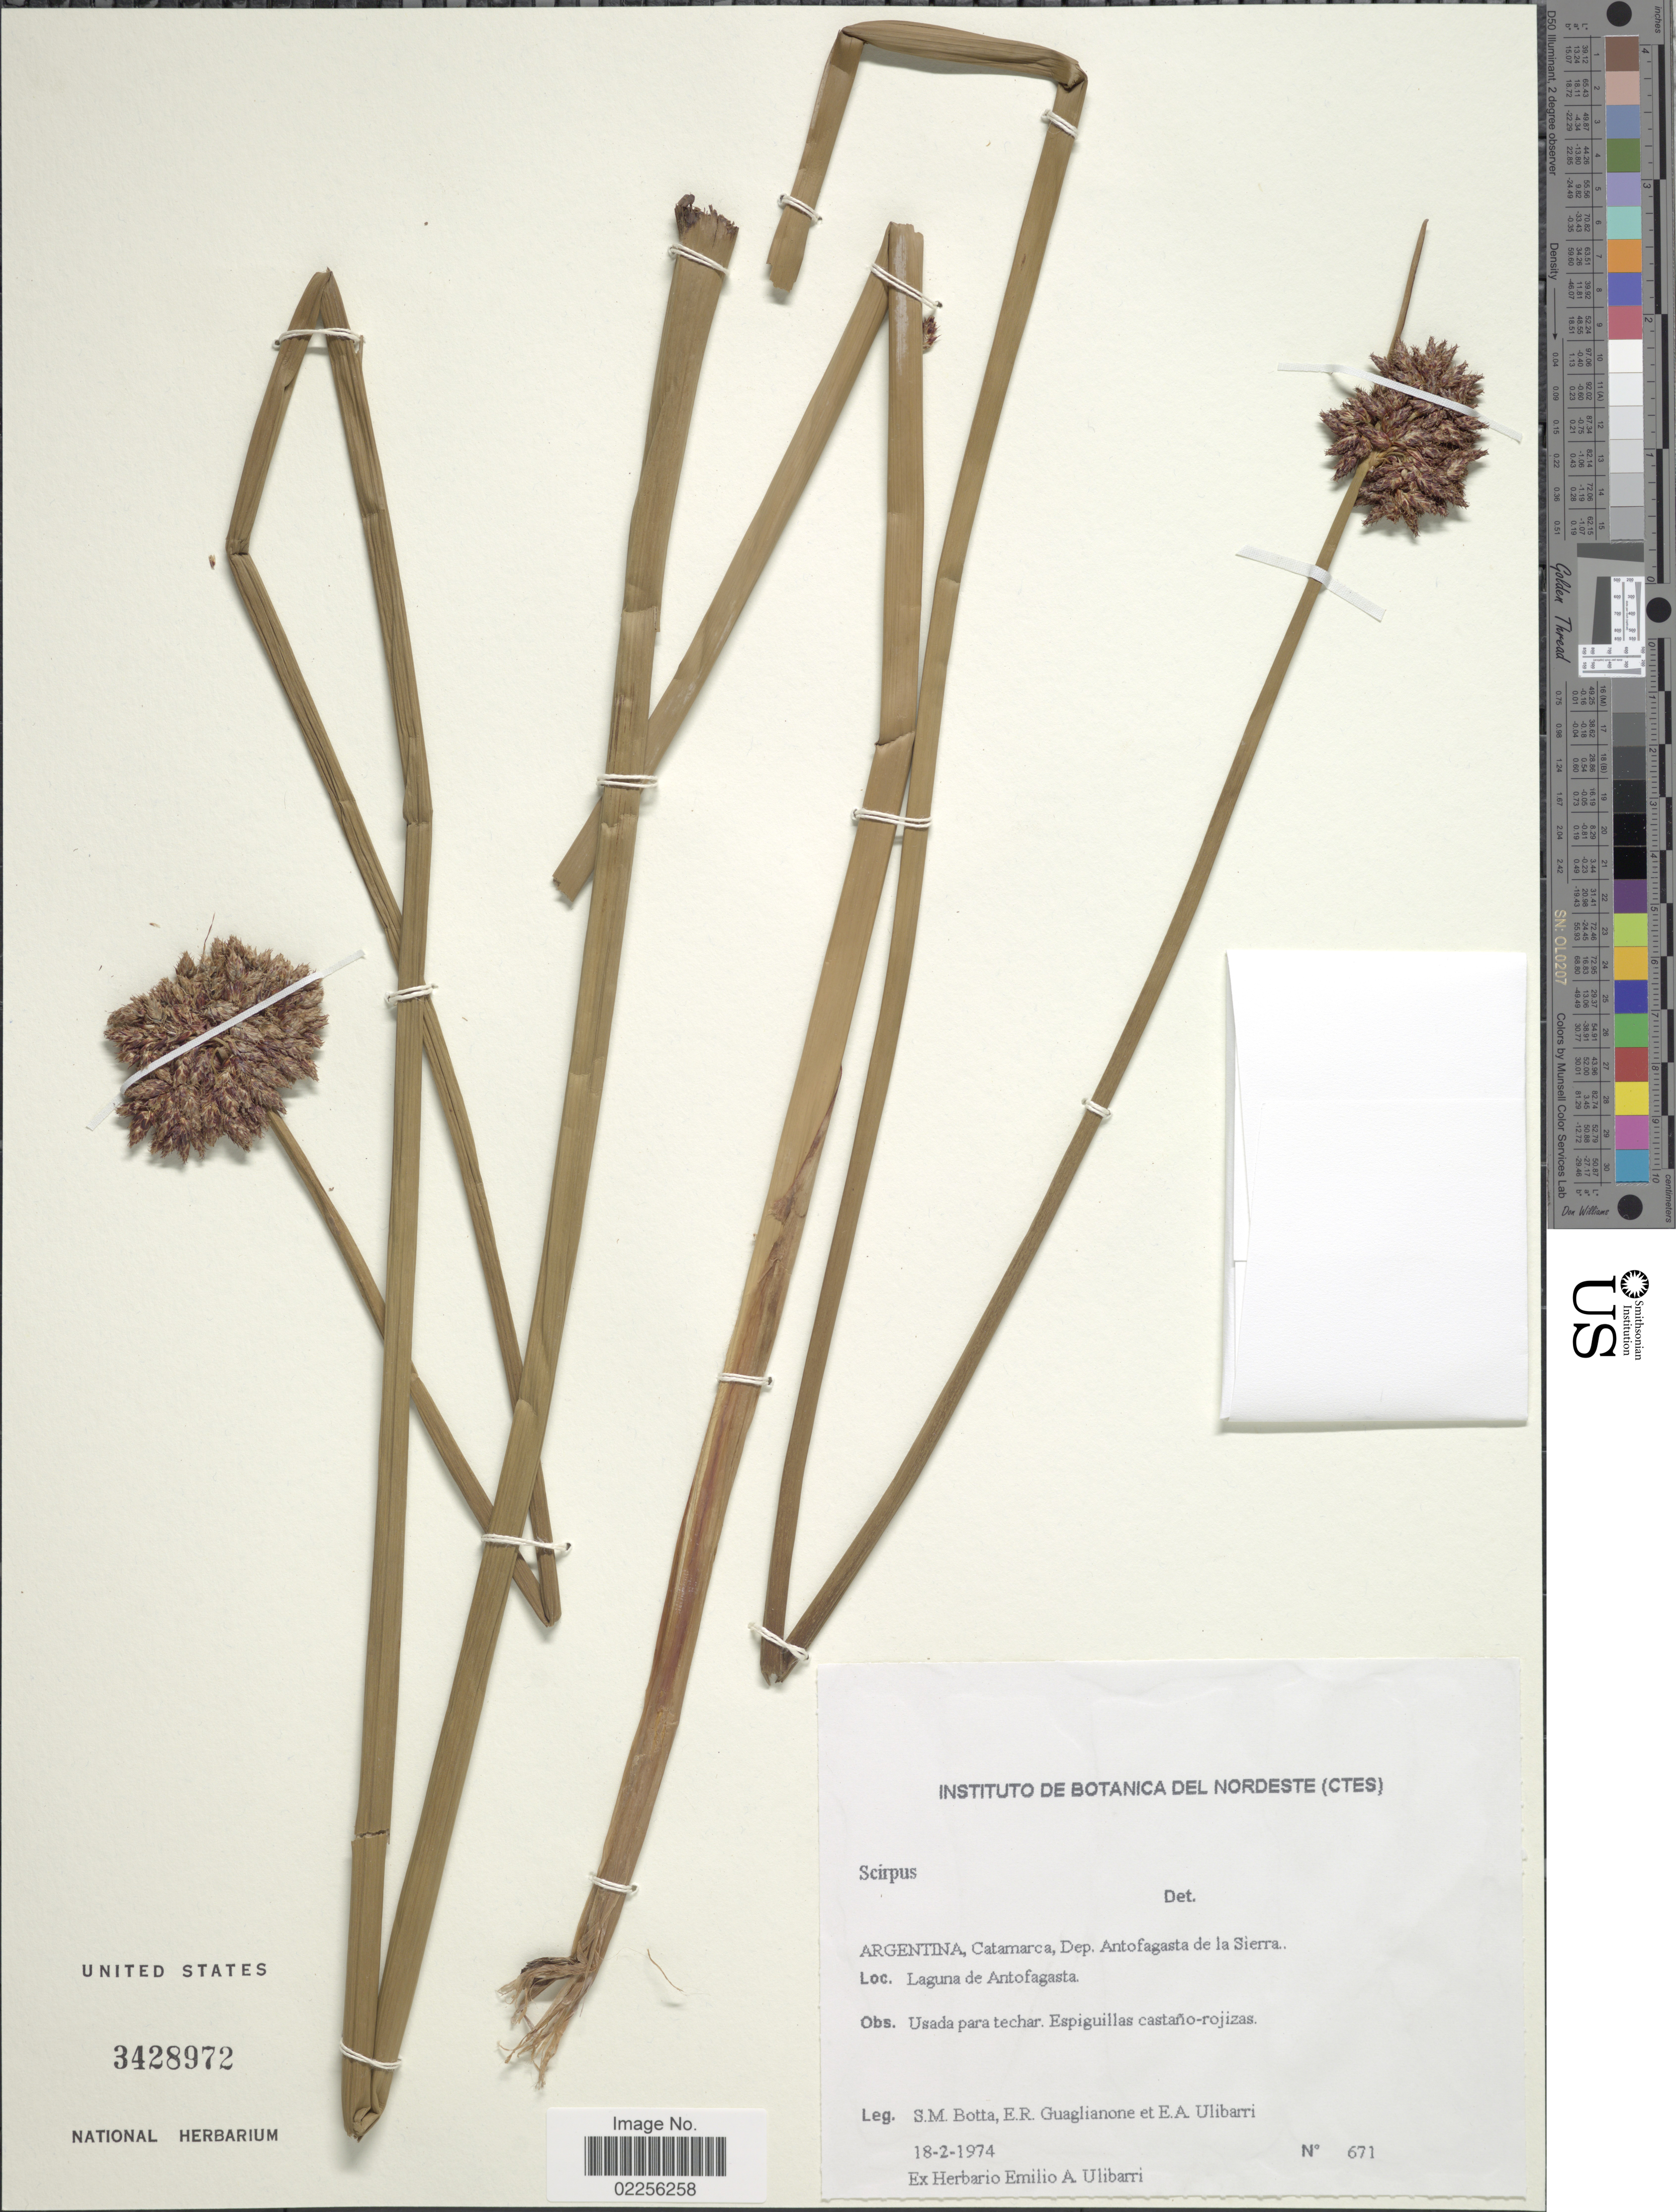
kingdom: Plantae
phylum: Tracheophyta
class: Liliopsida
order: Poales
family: Cyperaceae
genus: Schoenoplectus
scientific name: Schoenoplectus sp.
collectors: S. Botta, E. R. Guaglianone & E. A. Ulibarri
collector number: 671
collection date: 1974-02-18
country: Argentina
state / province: Catamarca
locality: Dep. Antofagasta de la Sierra, Laguna de Antofagasta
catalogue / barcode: US 3428972